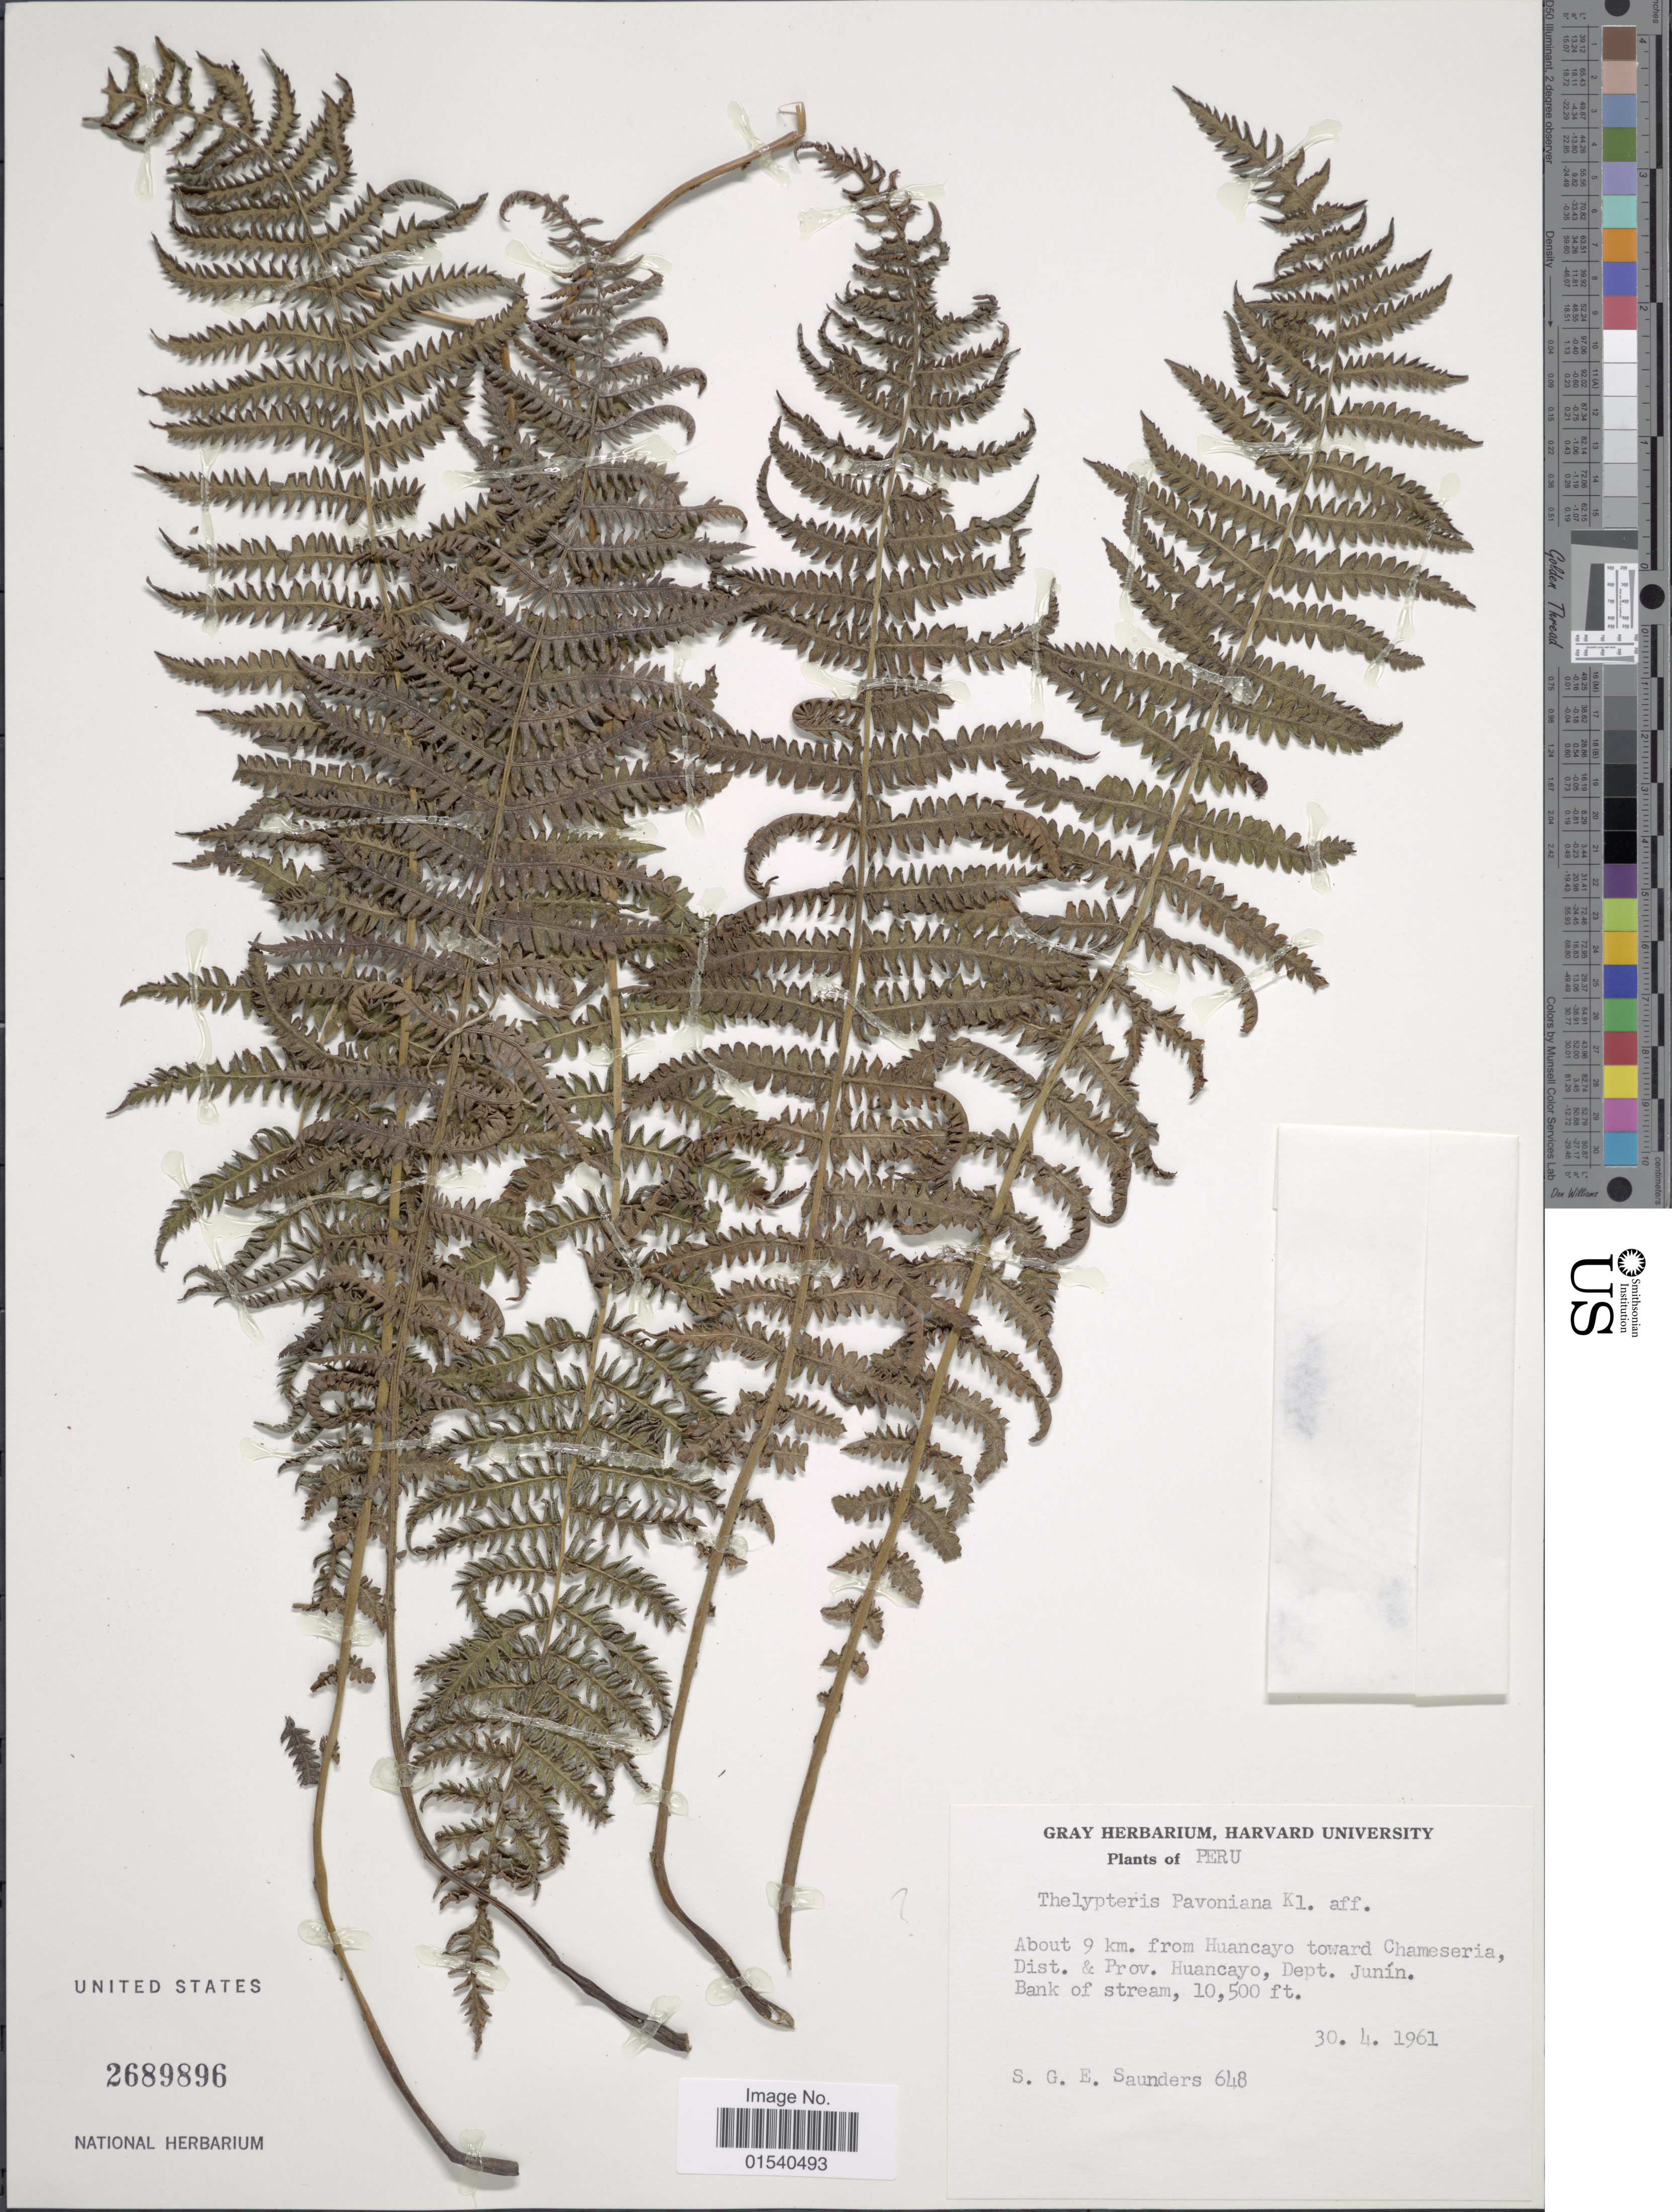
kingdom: Plantae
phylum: Tracheophyta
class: Polypodiopsida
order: Polypodiales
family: Thelypteridaceae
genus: Amauropelta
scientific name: Amauropelta pavoniana (Klotzsch) comb. nov., ined 2015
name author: (Klotzsch)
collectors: S. G. E. Saunders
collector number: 648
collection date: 1961-04-30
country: Peru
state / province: Junín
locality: About 9 km. from Huancayo toward Chameseria, Dist. & Prov. Huancayo, Dept Junín. Bank of stream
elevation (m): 3200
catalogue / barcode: US 2689896